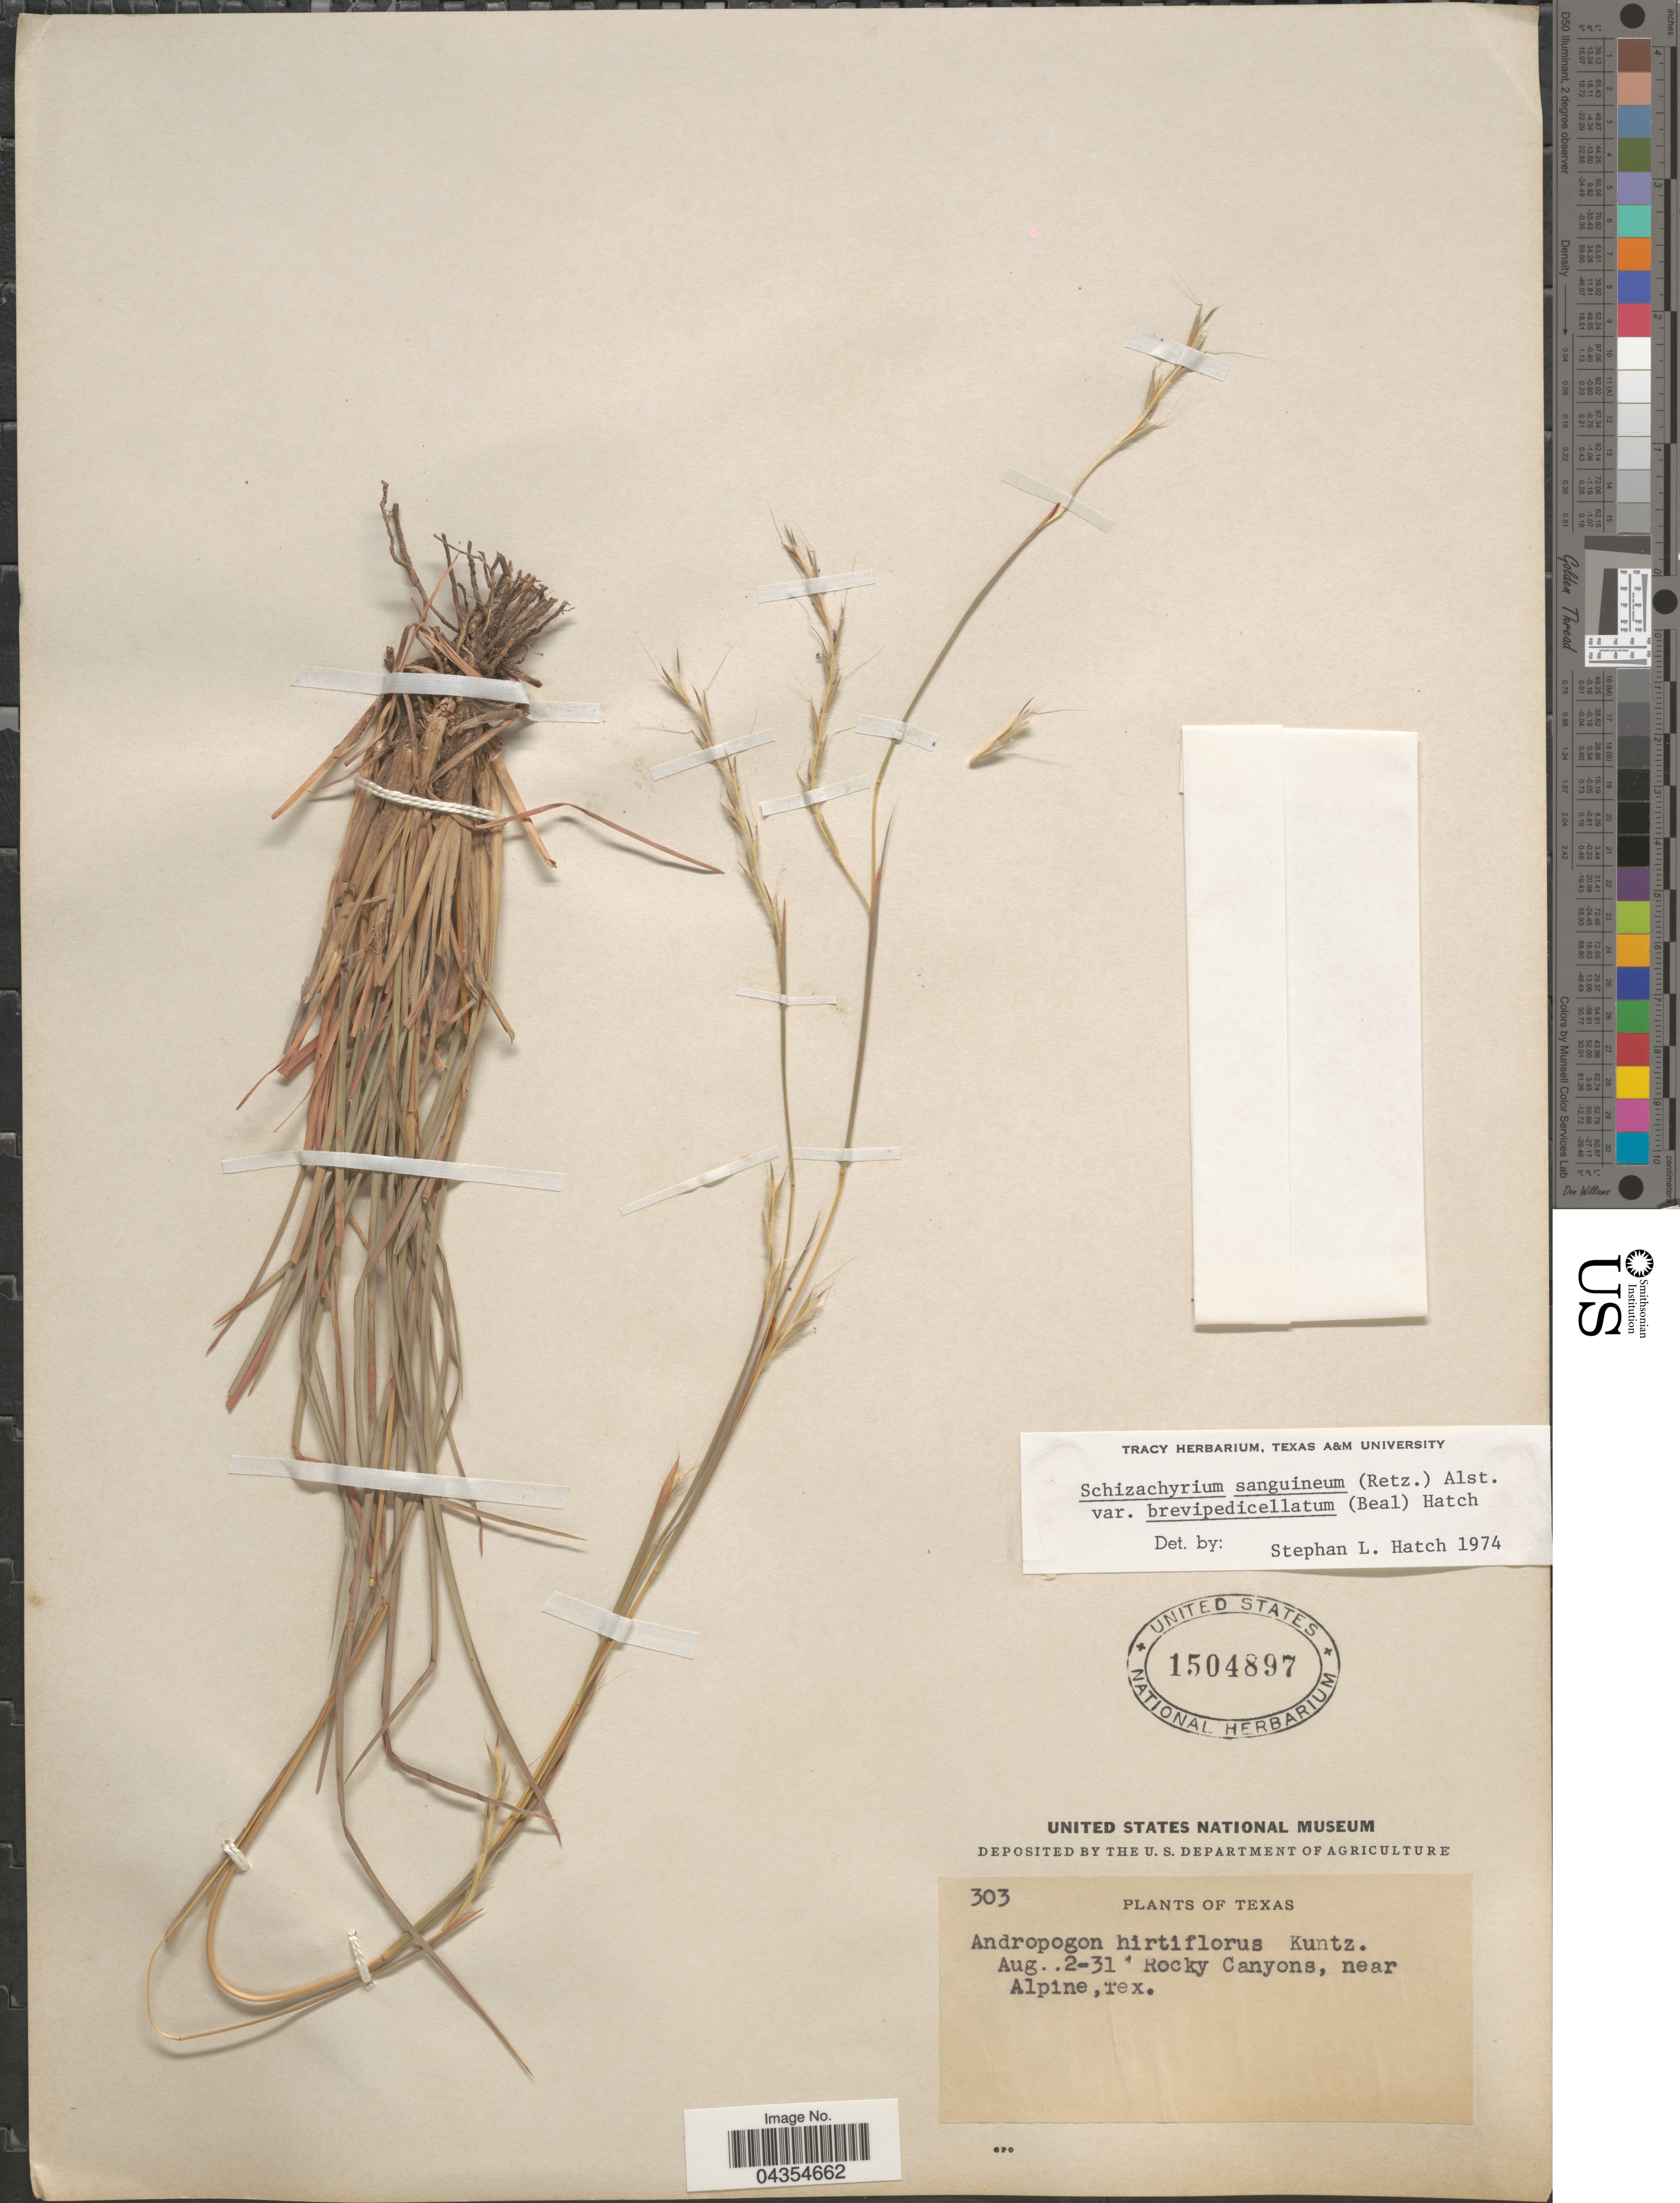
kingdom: Plantae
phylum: Tracheophyta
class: Liliopsida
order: Poales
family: Poaceae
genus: Schizachyrium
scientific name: Schizachyrium sanguineum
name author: (Retz.) Alston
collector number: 303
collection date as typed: Transcribed d/m/y: 2/8/31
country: United States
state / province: Texas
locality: Rocky Canyons, near Alpine.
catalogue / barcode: US 1504897